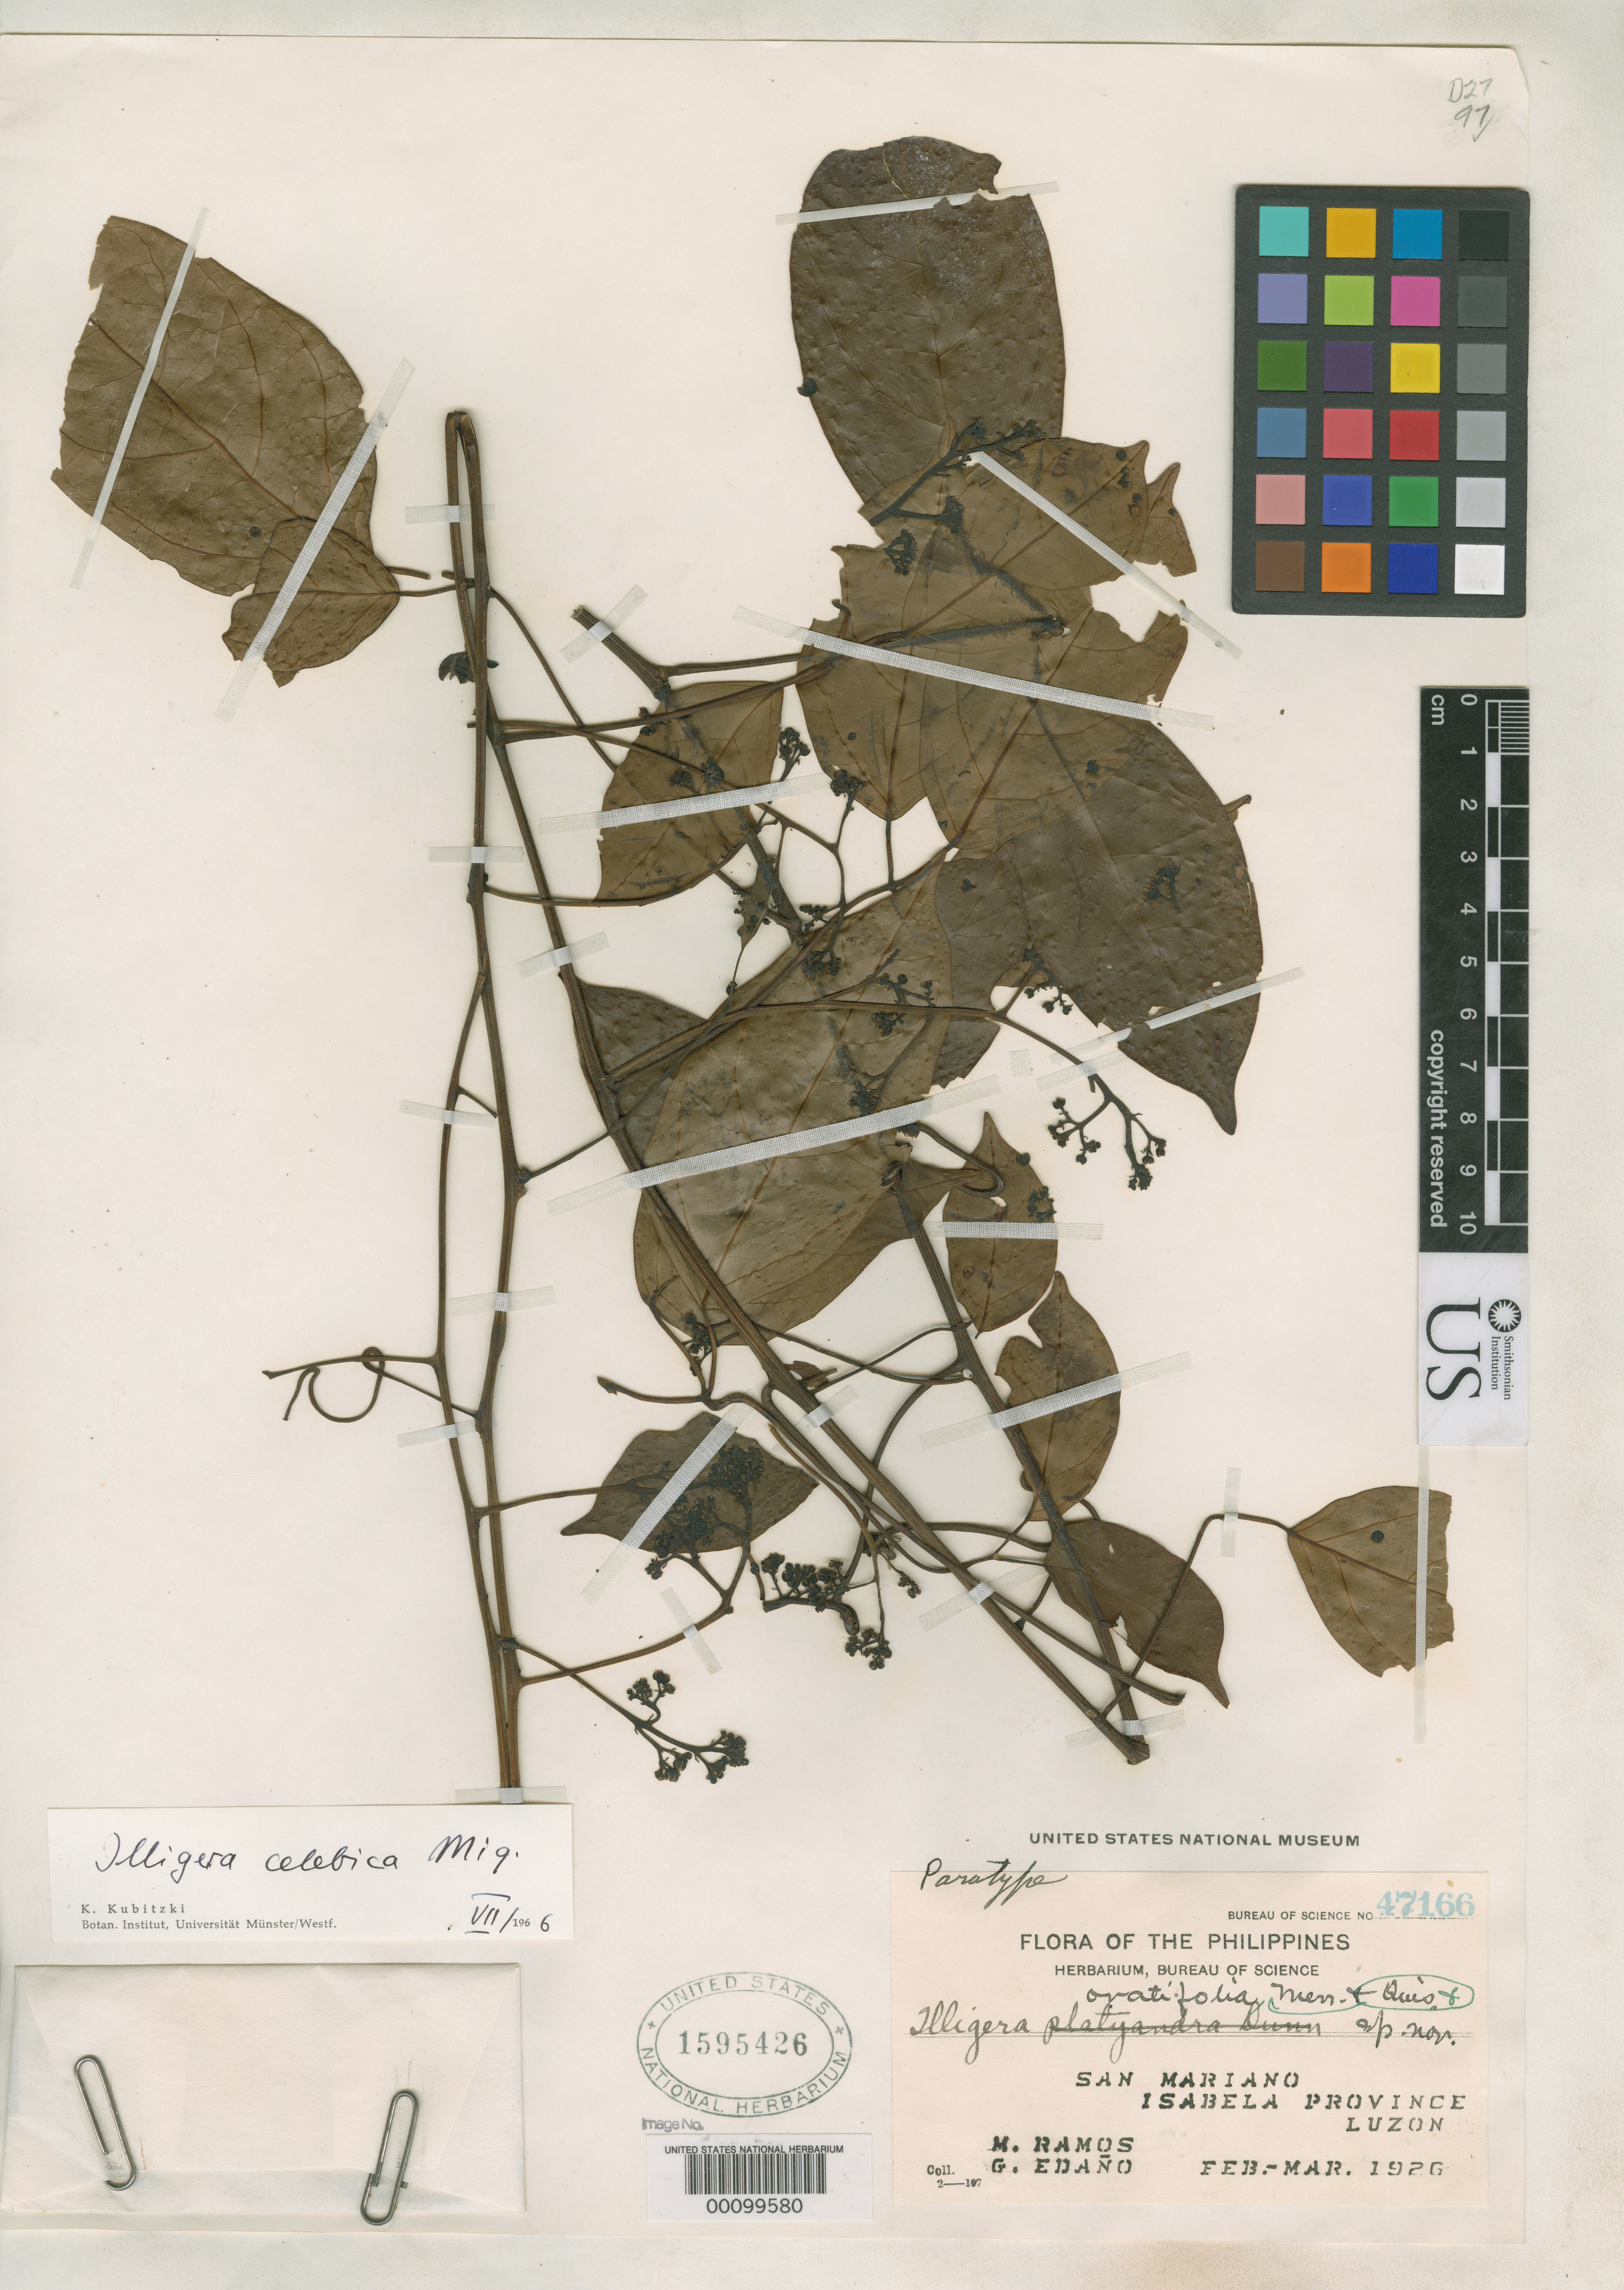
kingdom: Plantae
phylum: Tracheophyta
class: Magnoliopsida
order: Laurales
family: Hernandiaceae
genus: Illigera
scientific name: Illigera ovatifolia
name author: Quisumb. & Merr.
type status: Syntype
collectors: M. Ramos & G. E. Edaño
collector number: Bur. Sci. 47166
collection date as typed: Feb 1926 to -- Mar 1926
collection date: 1926-02/1926-03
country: Philippines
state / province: Cagayan Valley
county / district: Isabela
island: Luzon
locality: San Mariano.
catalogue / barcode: US 1595426